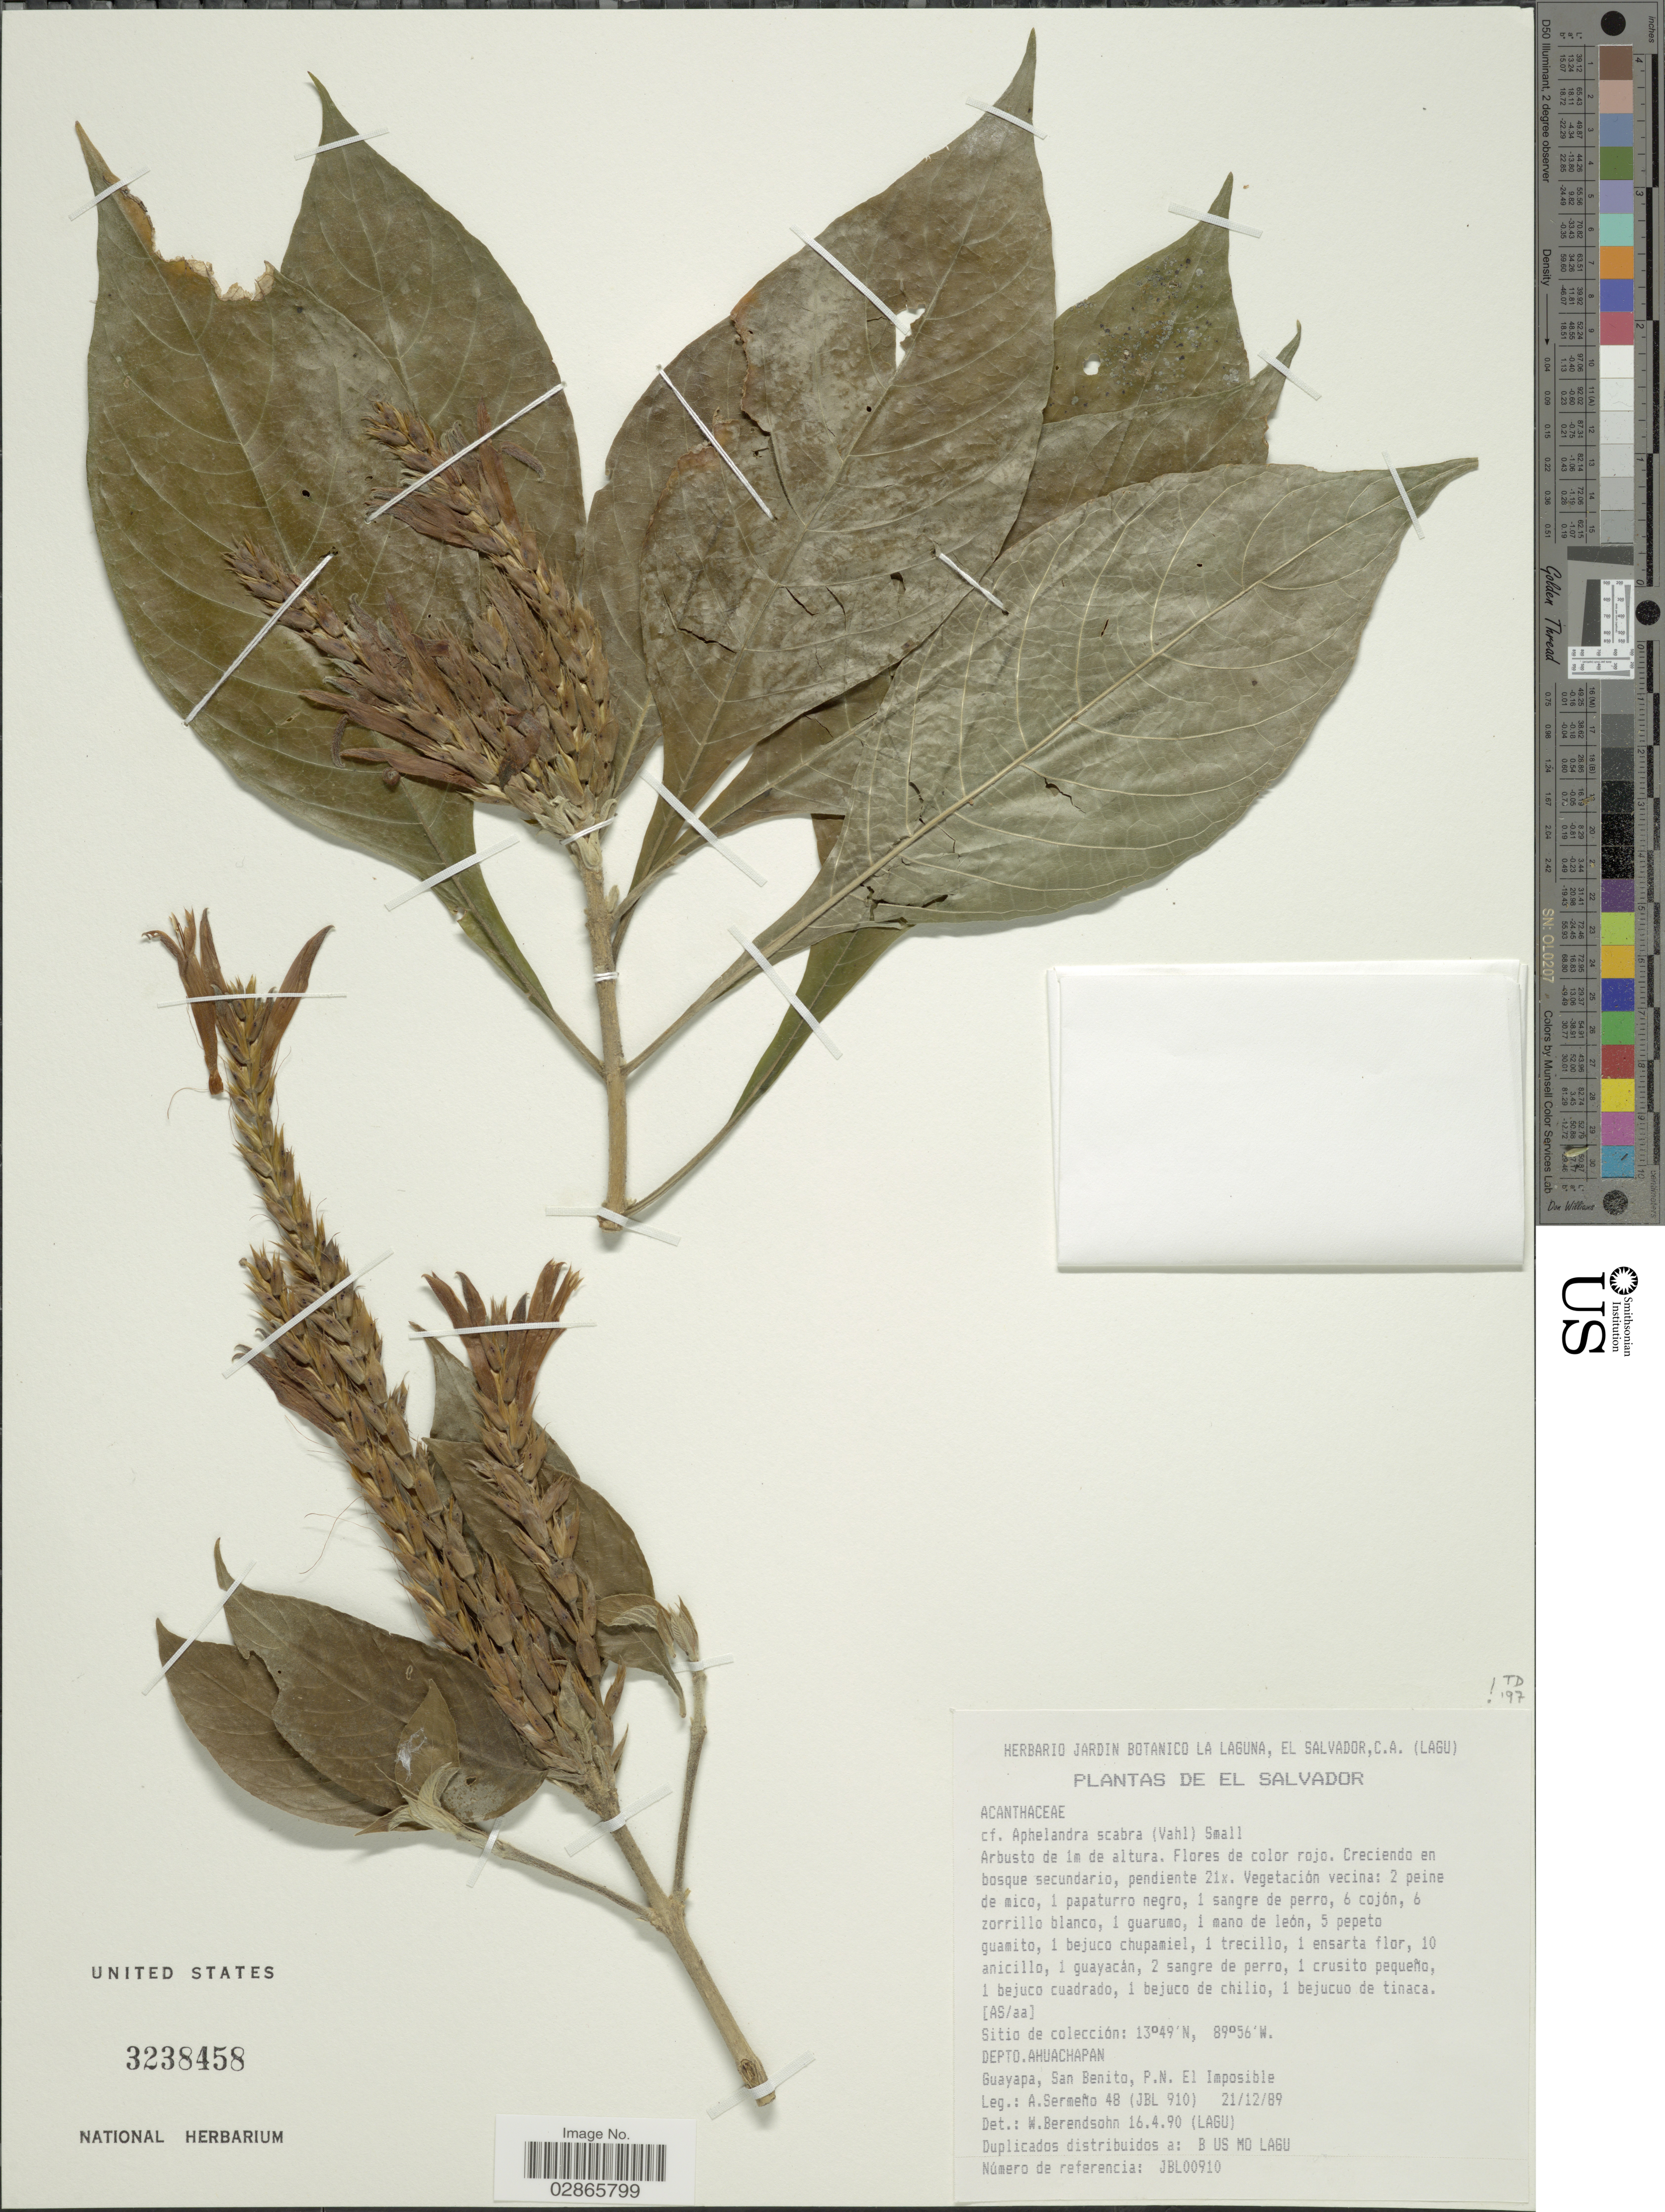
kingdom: Plantae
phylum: Tracheophyta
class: Magnoliopsida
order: Lamiales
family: Acanthaceae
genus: Aphelandra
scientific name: Aphelandra deppeana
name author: Schltdl. & Cham.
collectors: A. Sermeno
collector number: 48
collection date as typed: Transcribed d/m/y: 21/12/89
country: El Salvador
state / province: Ahuachapan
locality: Depto. Ahuachapan. Guayapa, San Benito, P.N. El Imposible.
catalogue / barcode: US 3238458